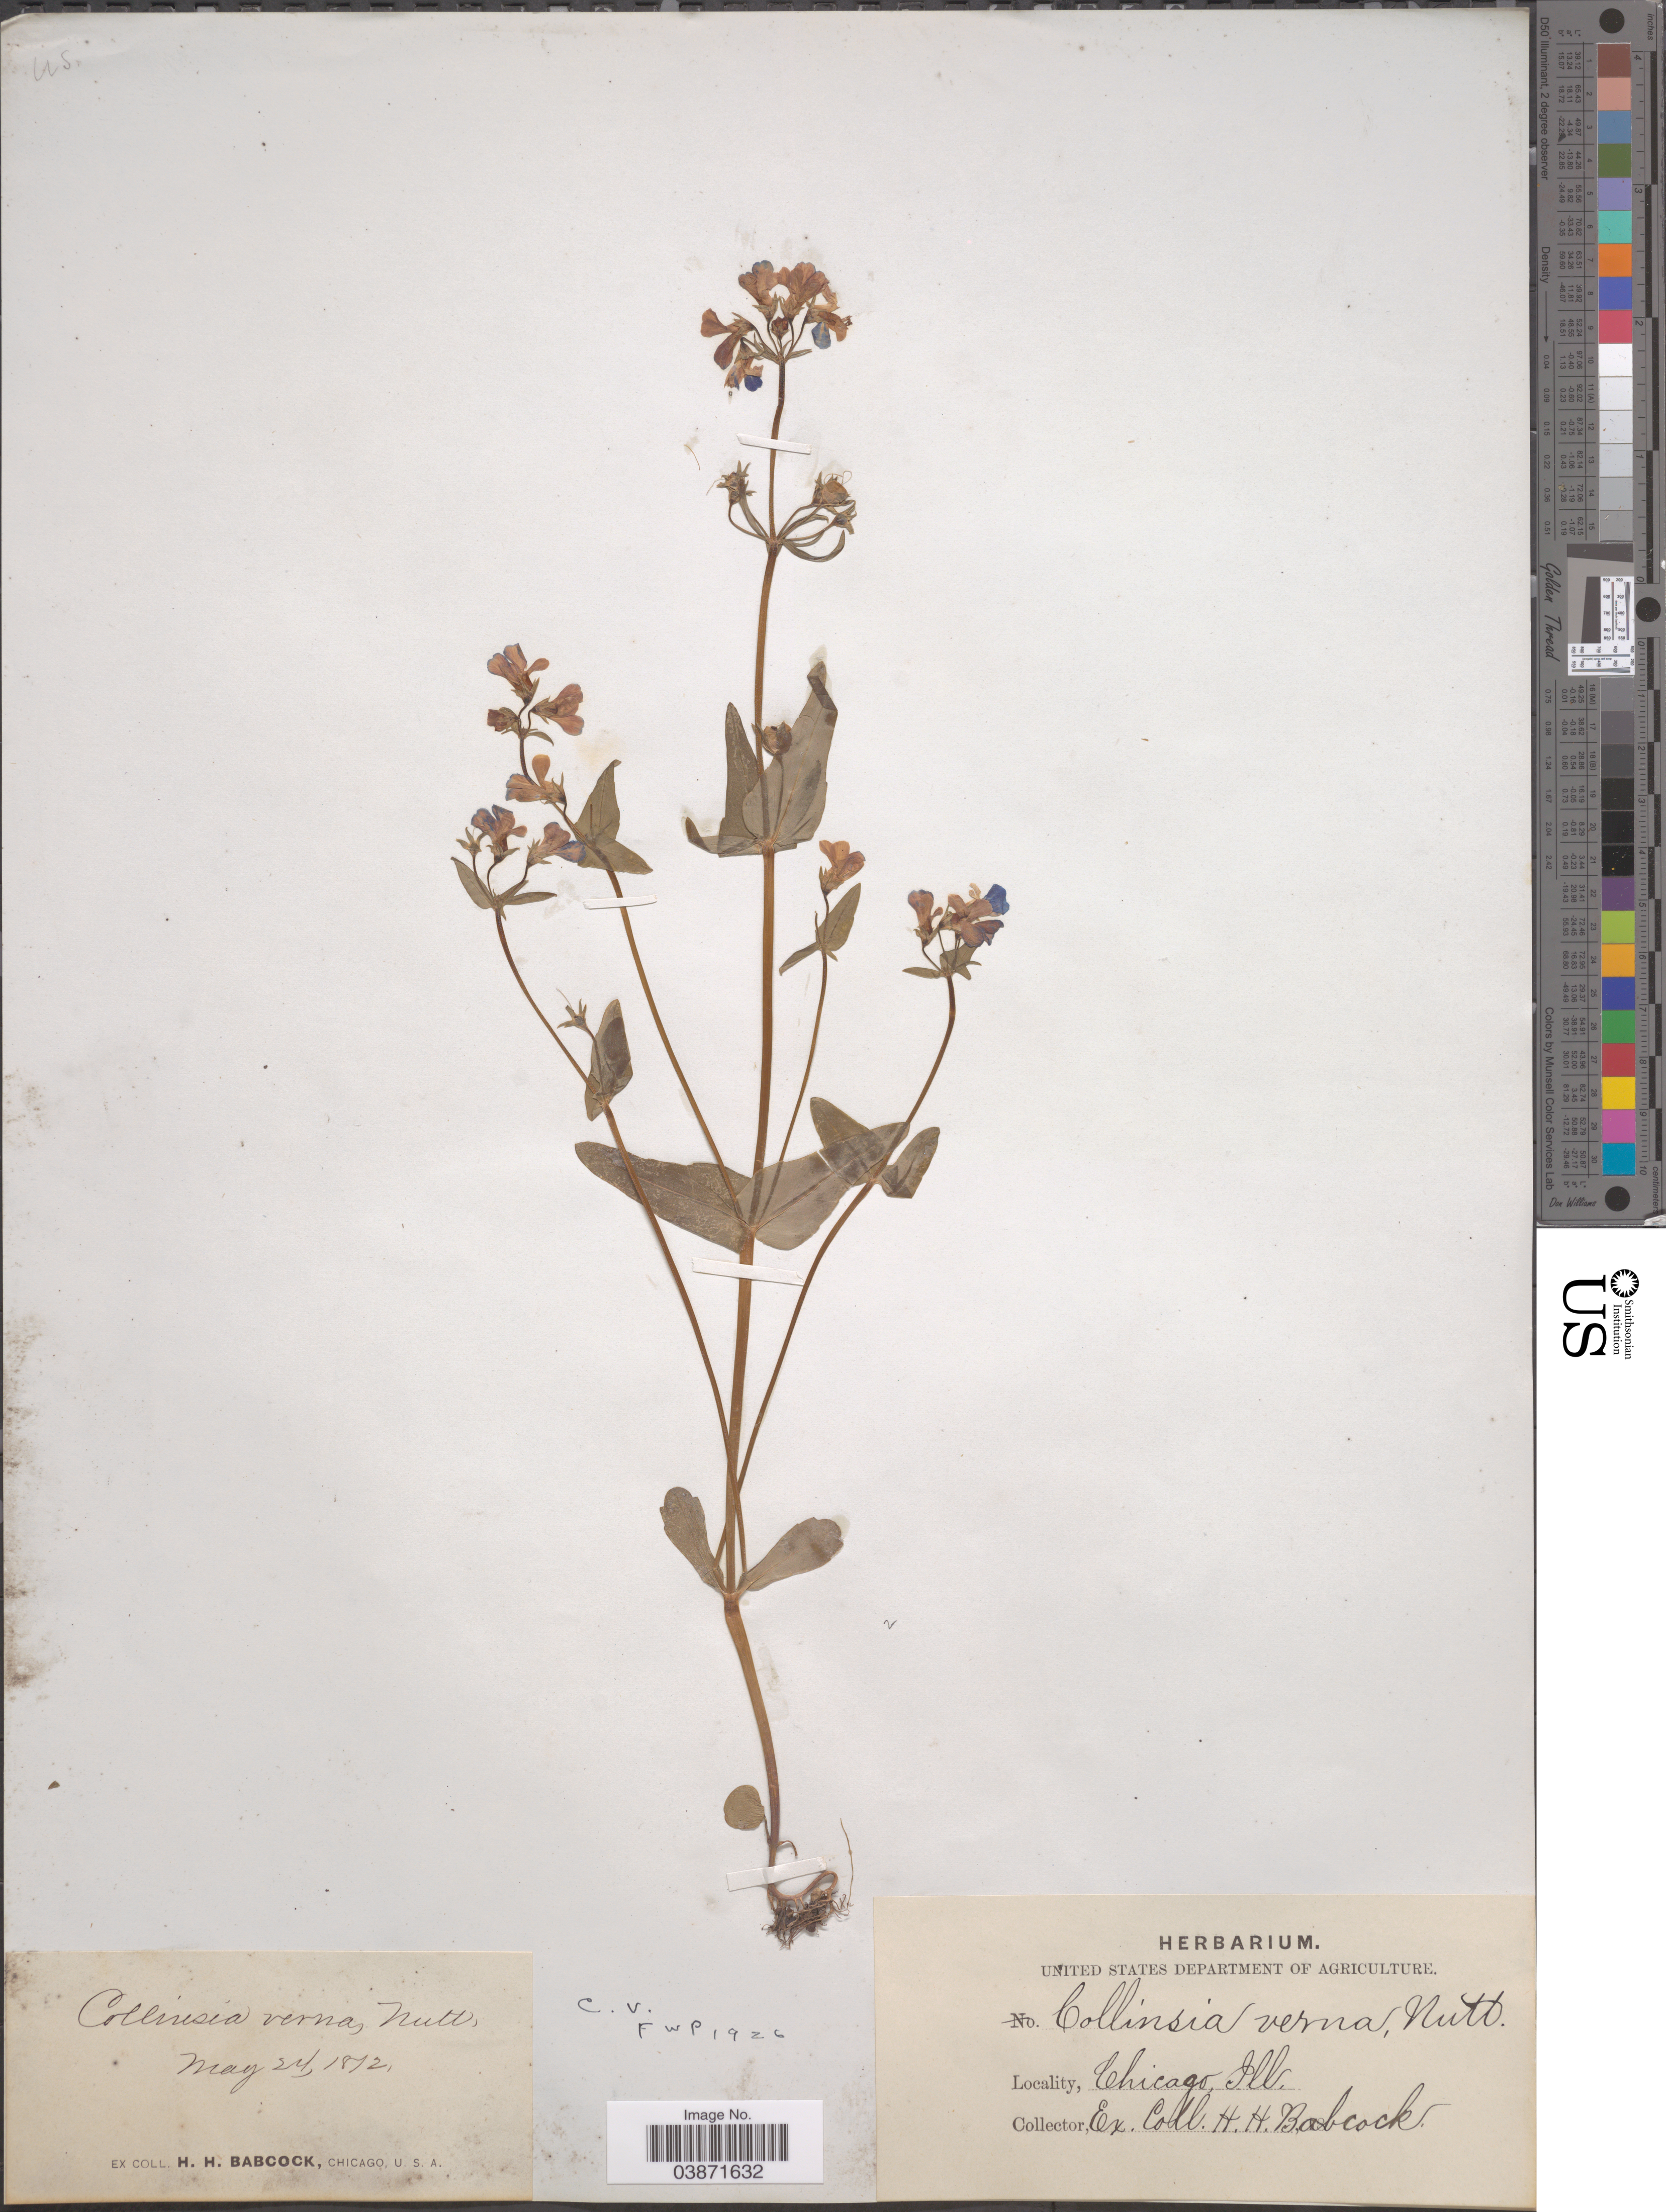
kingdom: Plantae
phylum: Tracheophyta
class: Magnoliopsida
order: Lamiales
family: Plantaginaceae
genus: Collinsia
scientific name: Collinsia verna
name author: Nutt.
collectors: H. Babcock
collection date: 1872-05-24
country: United States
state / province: Illinois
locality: Chicago.